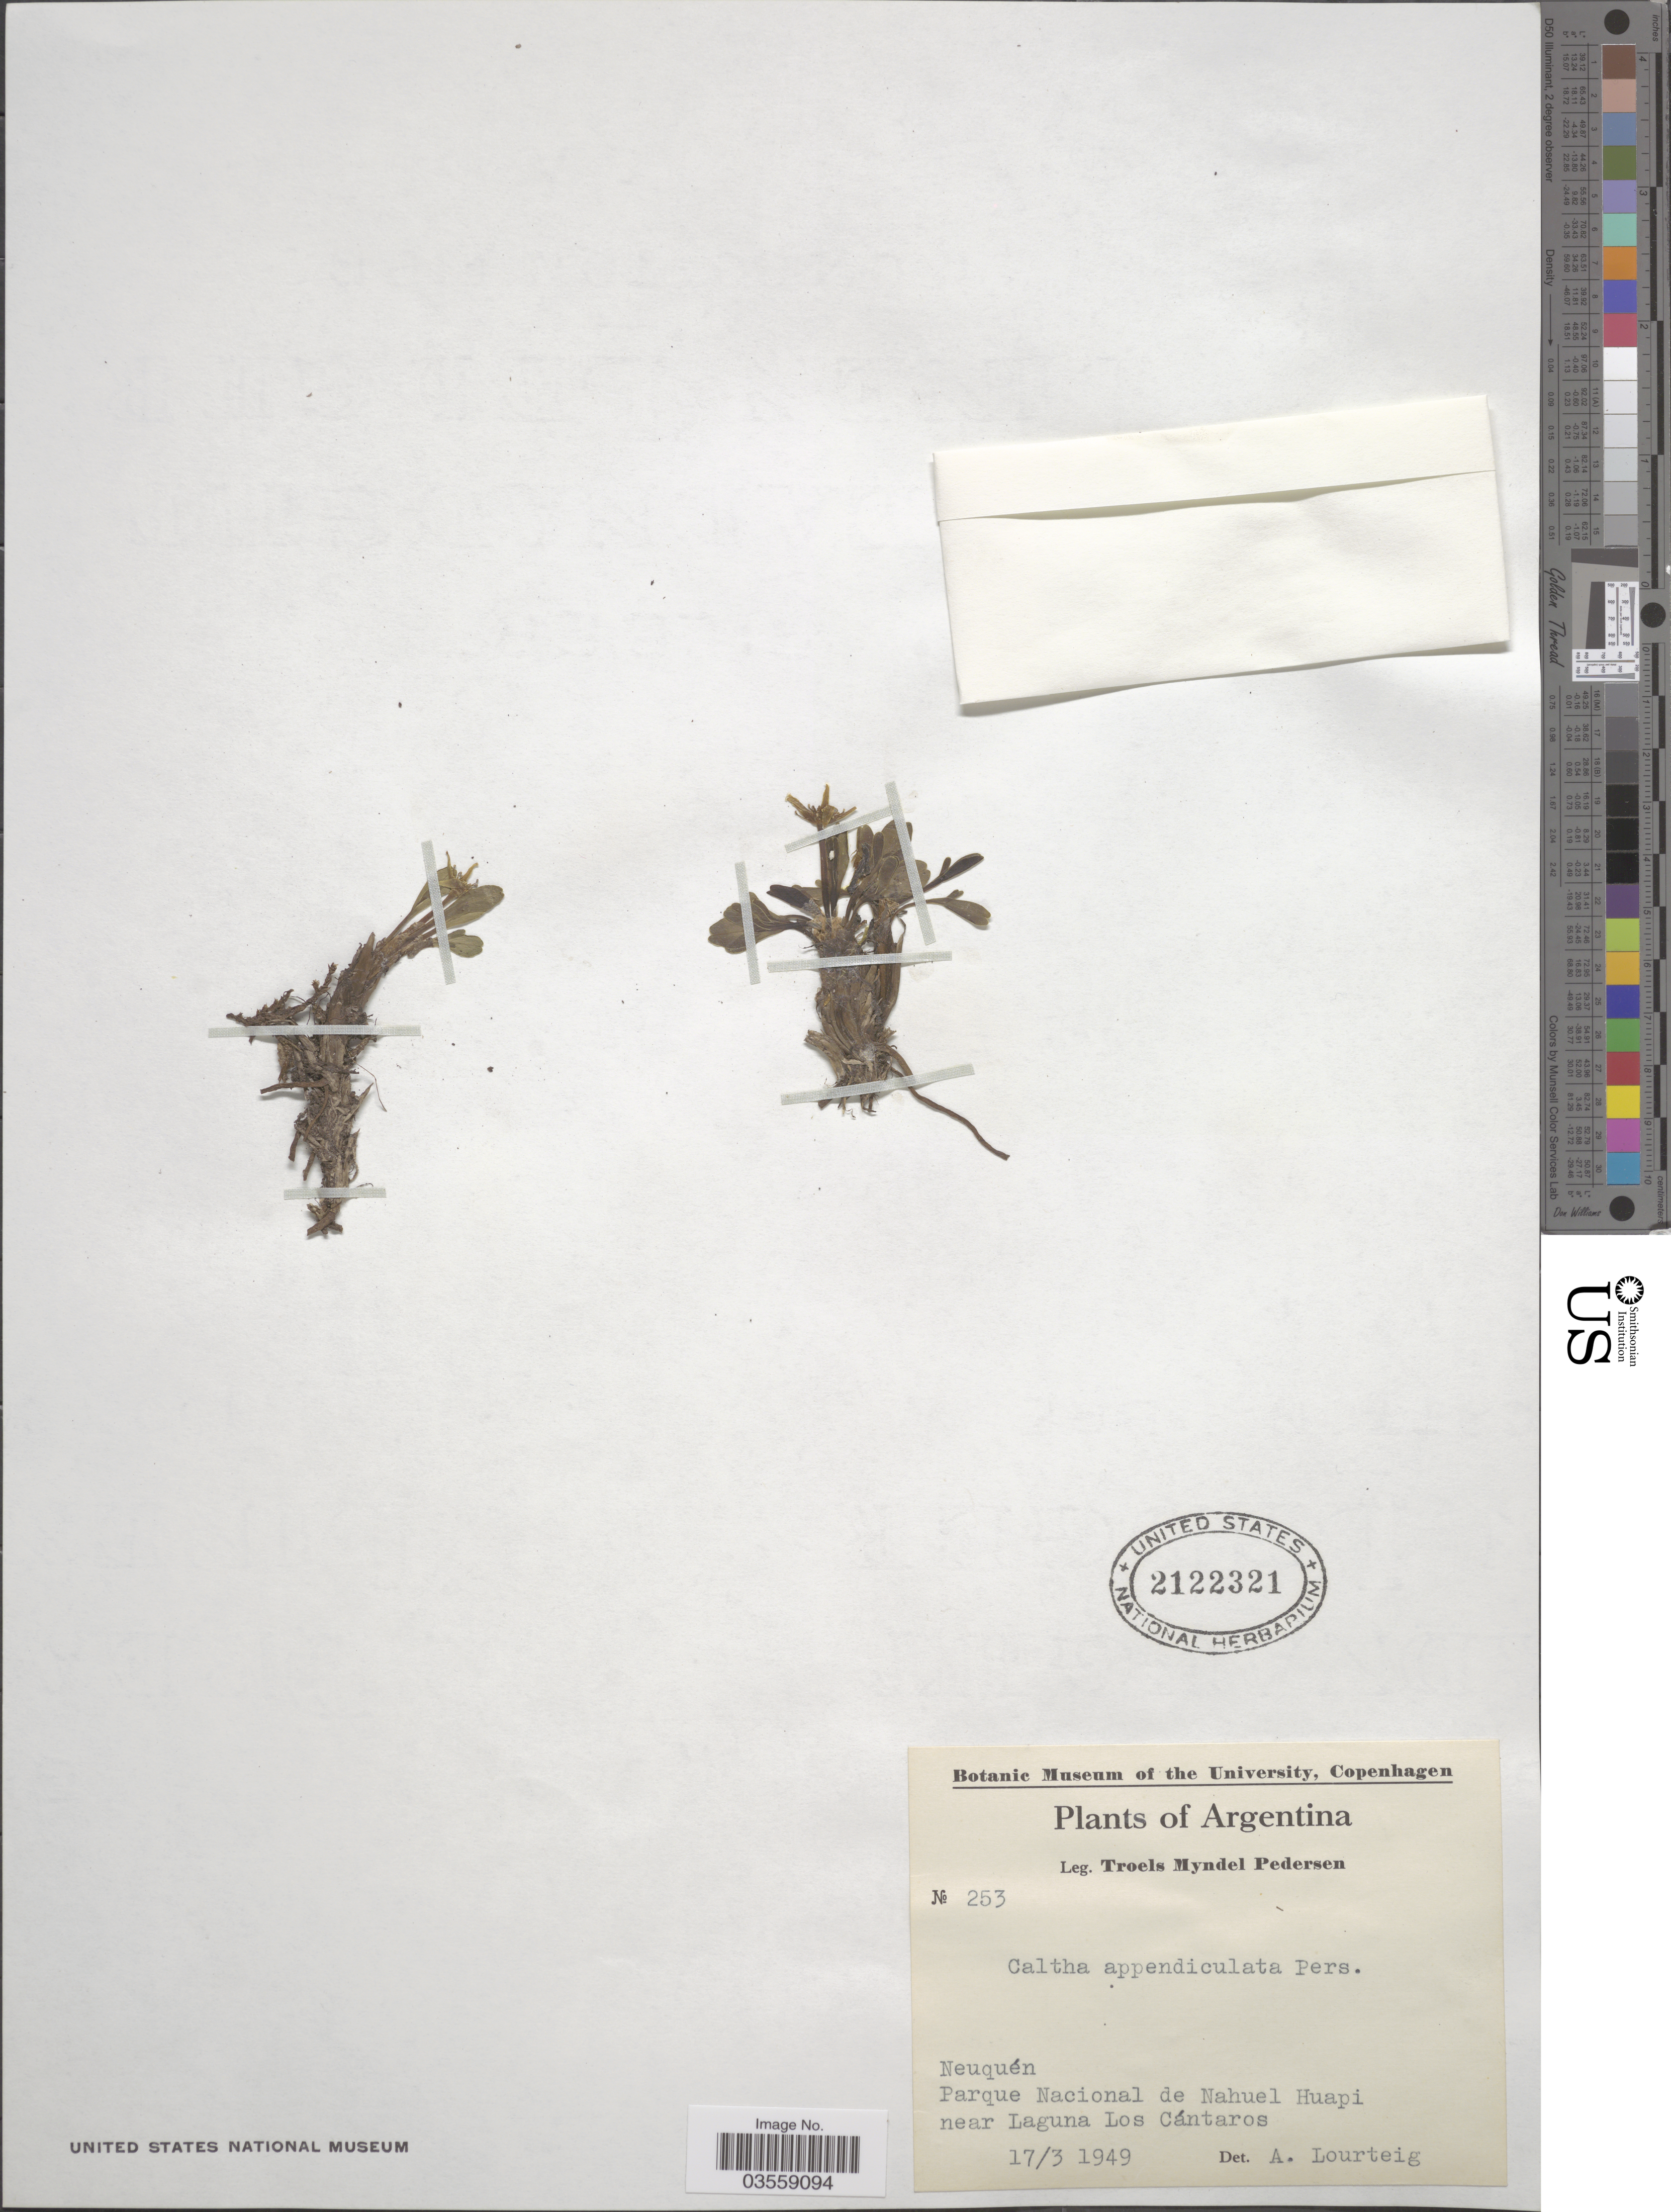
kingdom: Plantae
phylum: Tracheophyta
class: Magnoliopsida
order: Ranunculales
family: Ranunculaceae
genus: Caltha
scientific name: Caltha appendiculata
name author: Pers.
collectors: T. Pederson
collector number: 253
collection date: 1949-03-17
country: Argentina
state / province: Neuquen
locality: Parque Nacional de Nahuel Huapi near Laguna Los Cántaros.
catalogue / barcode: US 2122321